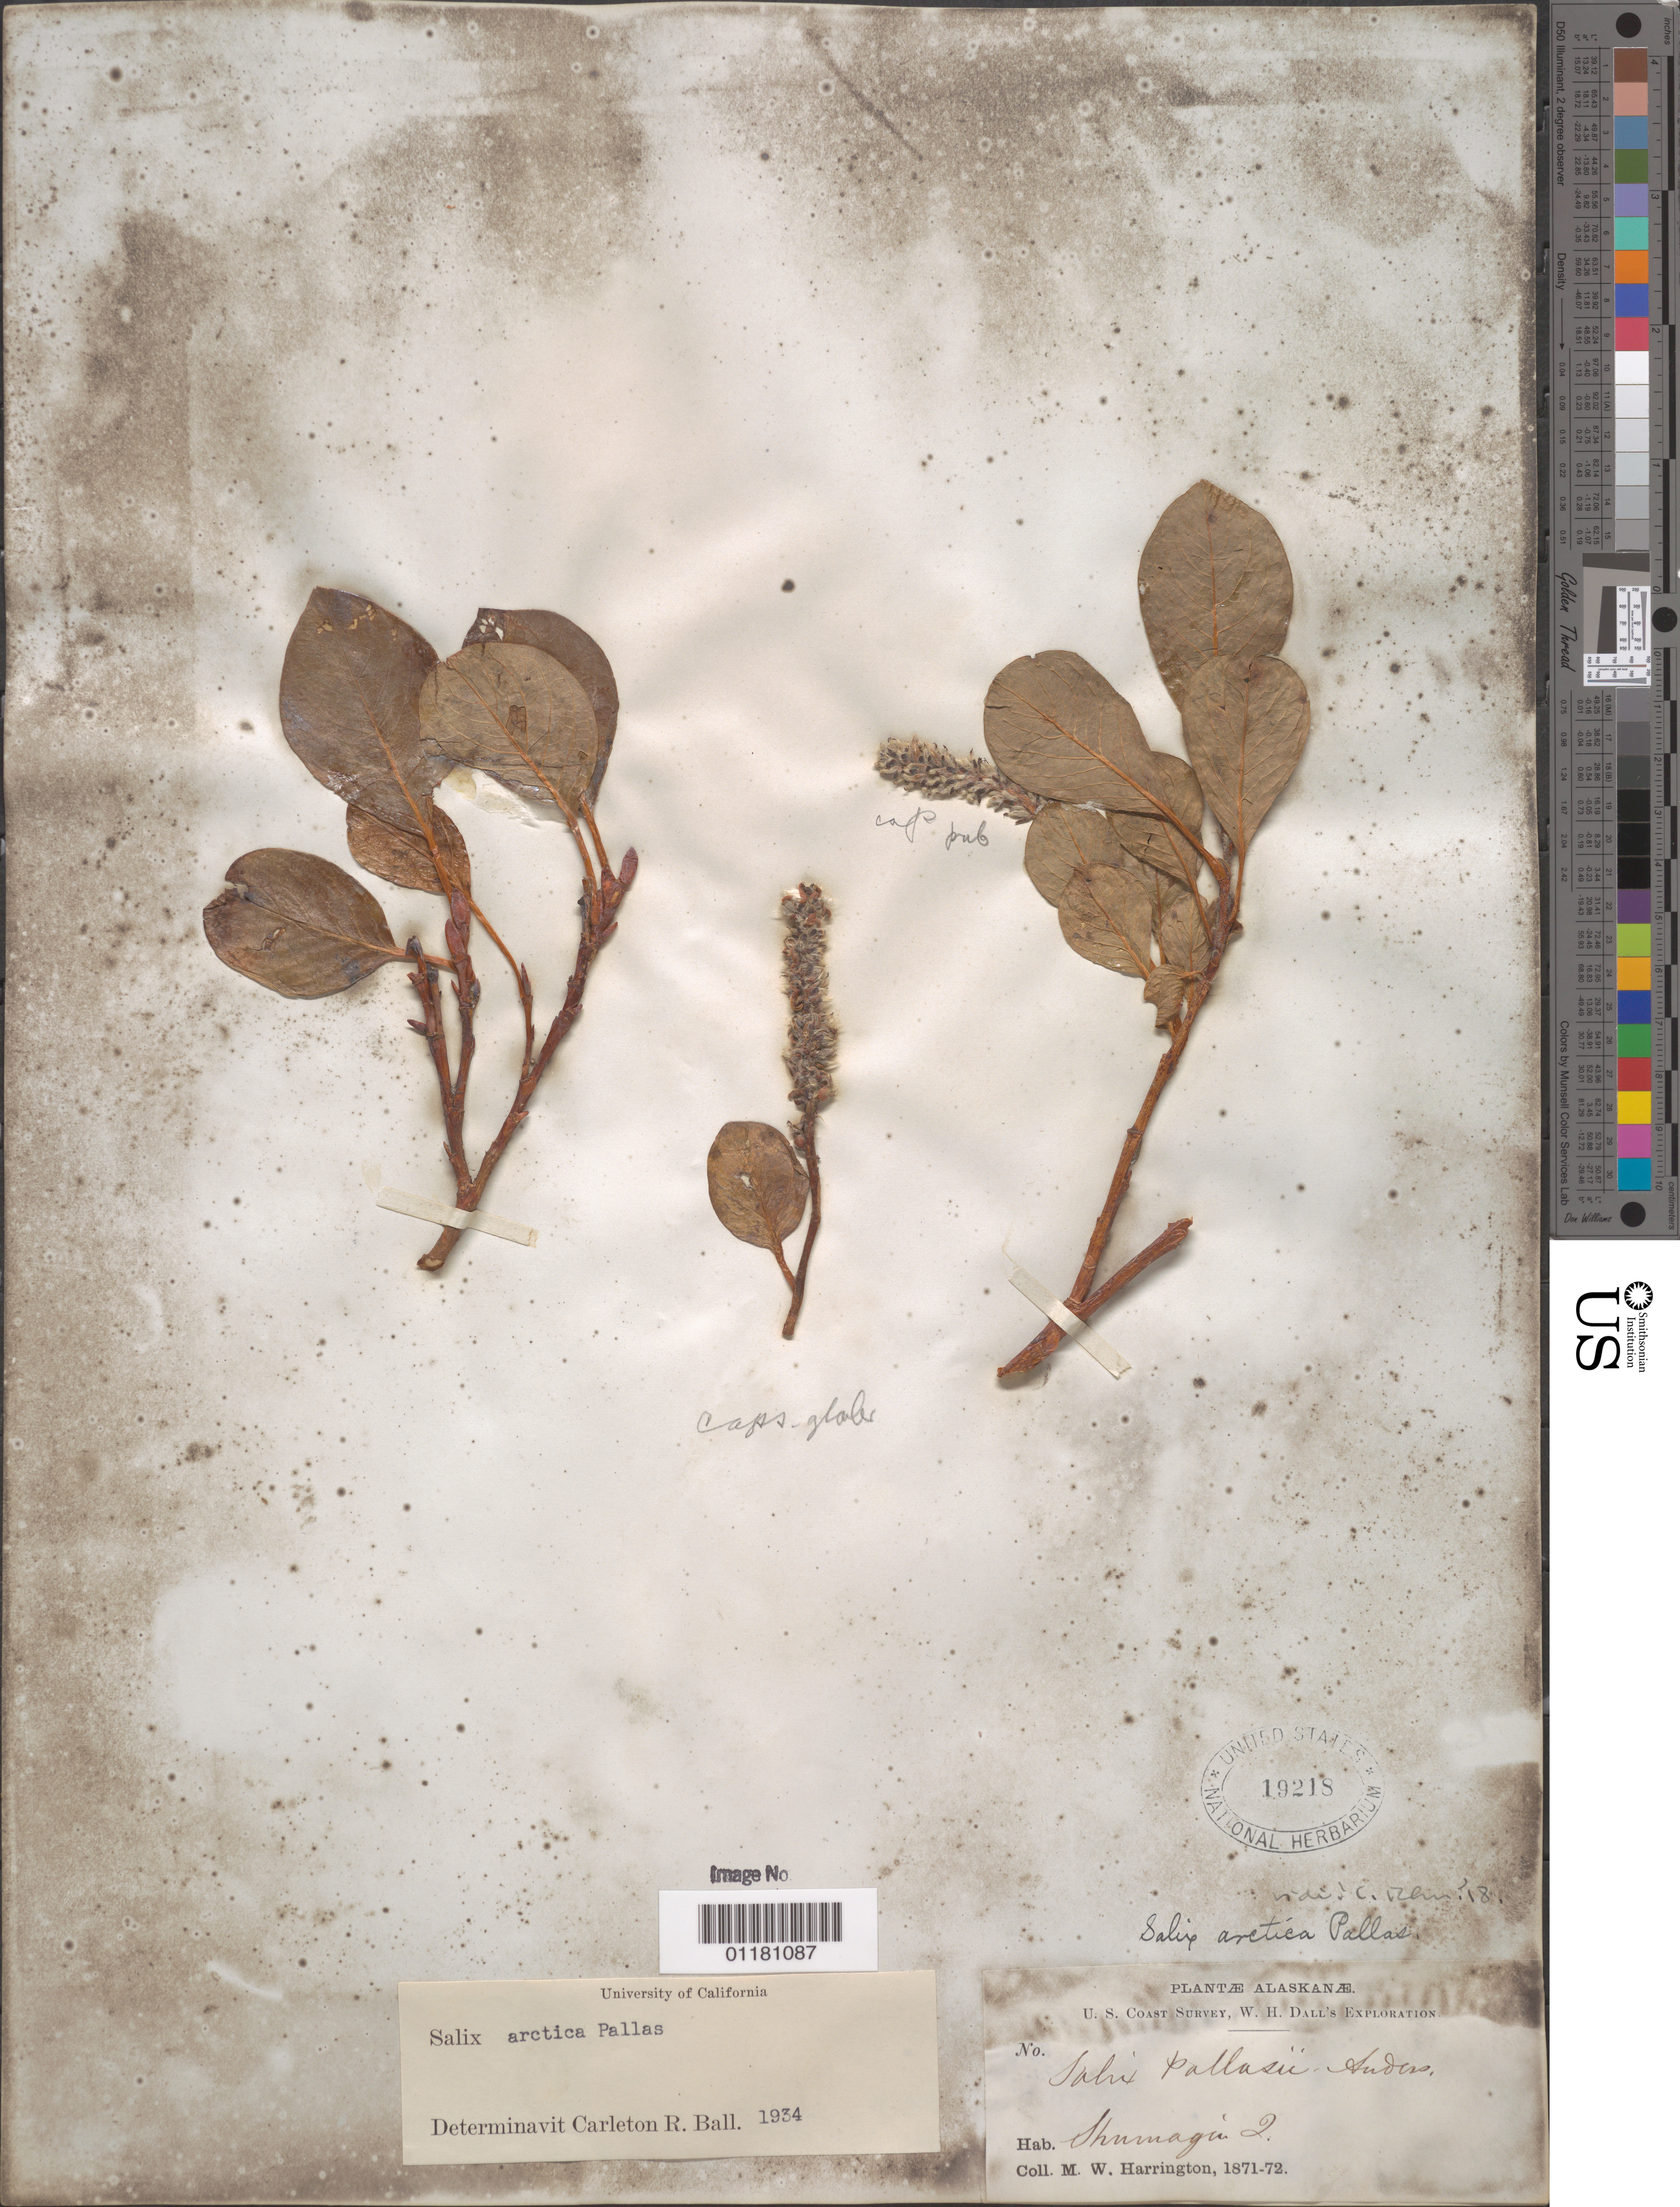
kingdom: Plantae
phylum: Tracheophyta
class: Magnoliopsida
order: Malpighiales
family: Salicaceae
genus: Salix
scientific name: Salix arctica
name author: Pall.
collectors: M. W. Harrington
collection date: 1871/1872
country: United States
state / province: Alaska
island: Shumagin Is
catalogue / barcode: US 19218